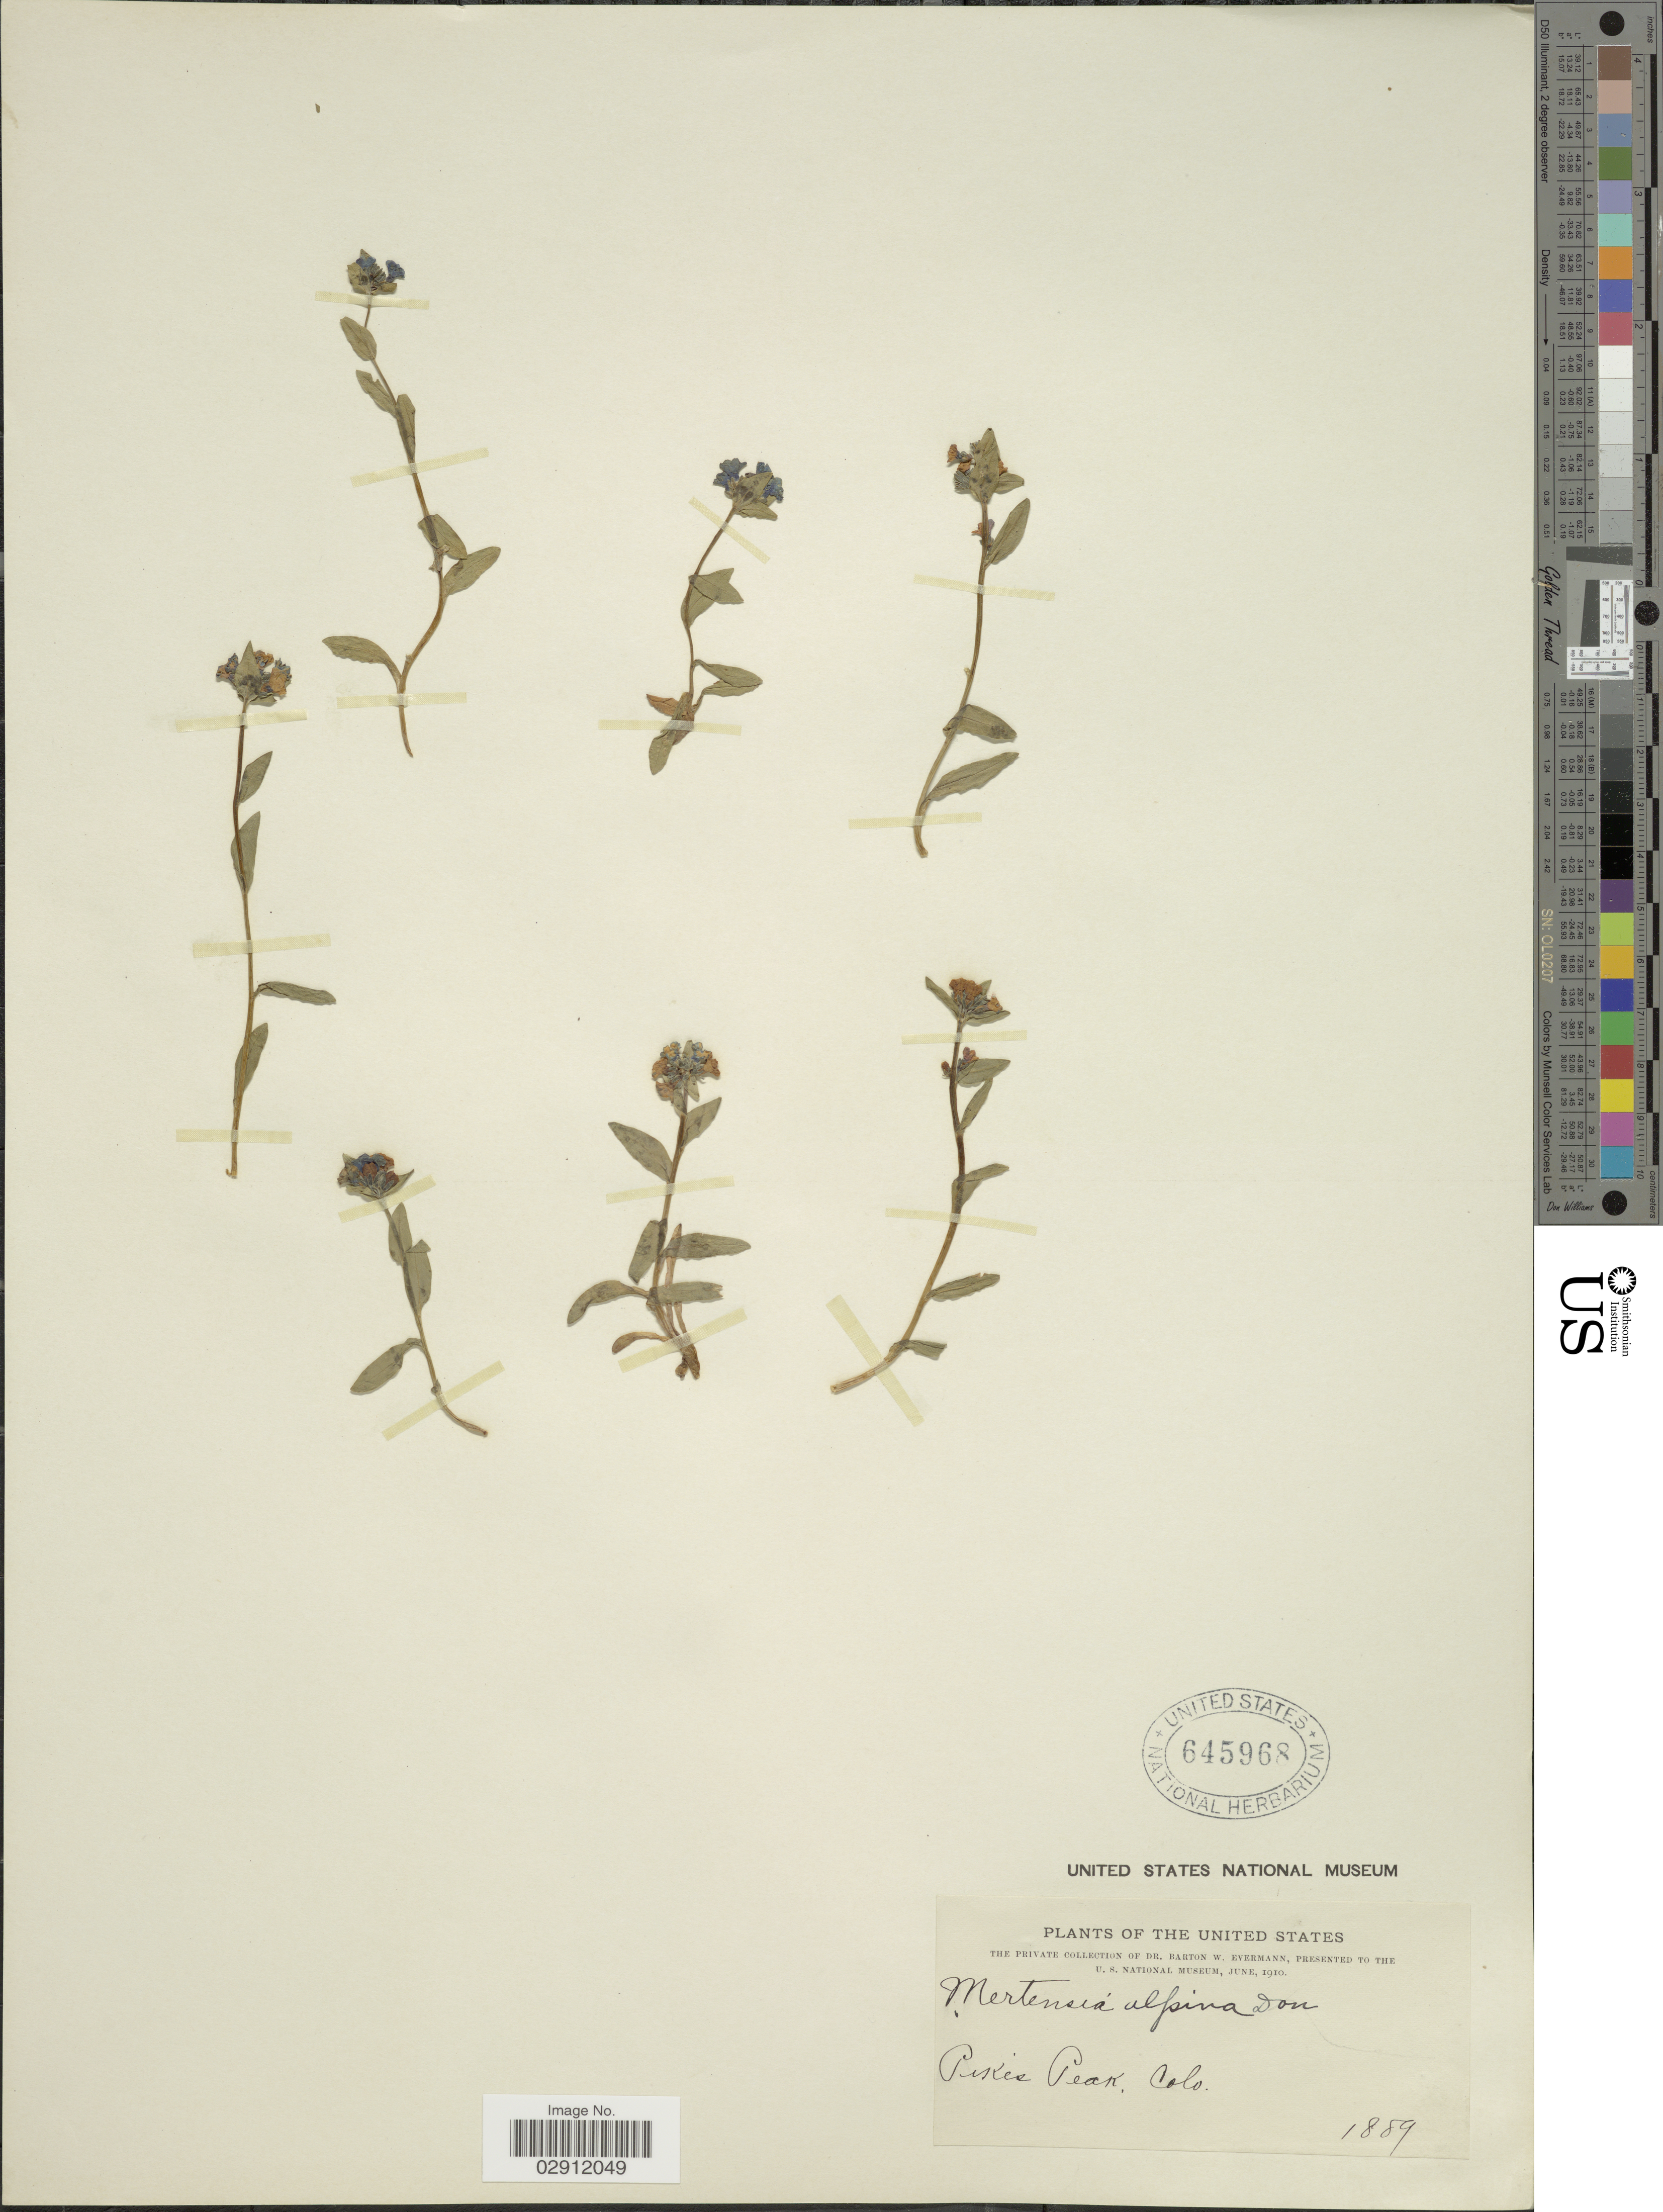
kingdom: Plantae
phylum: Tracheophyta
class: Magnoliopsida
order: Boraginales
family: Boraginaceae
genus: Mertensia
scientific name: Mertensia alpina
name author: (Torr.) G. Don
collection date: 1889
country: United States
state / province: Colorado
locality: Pike's Peak.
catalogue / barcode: US 645968